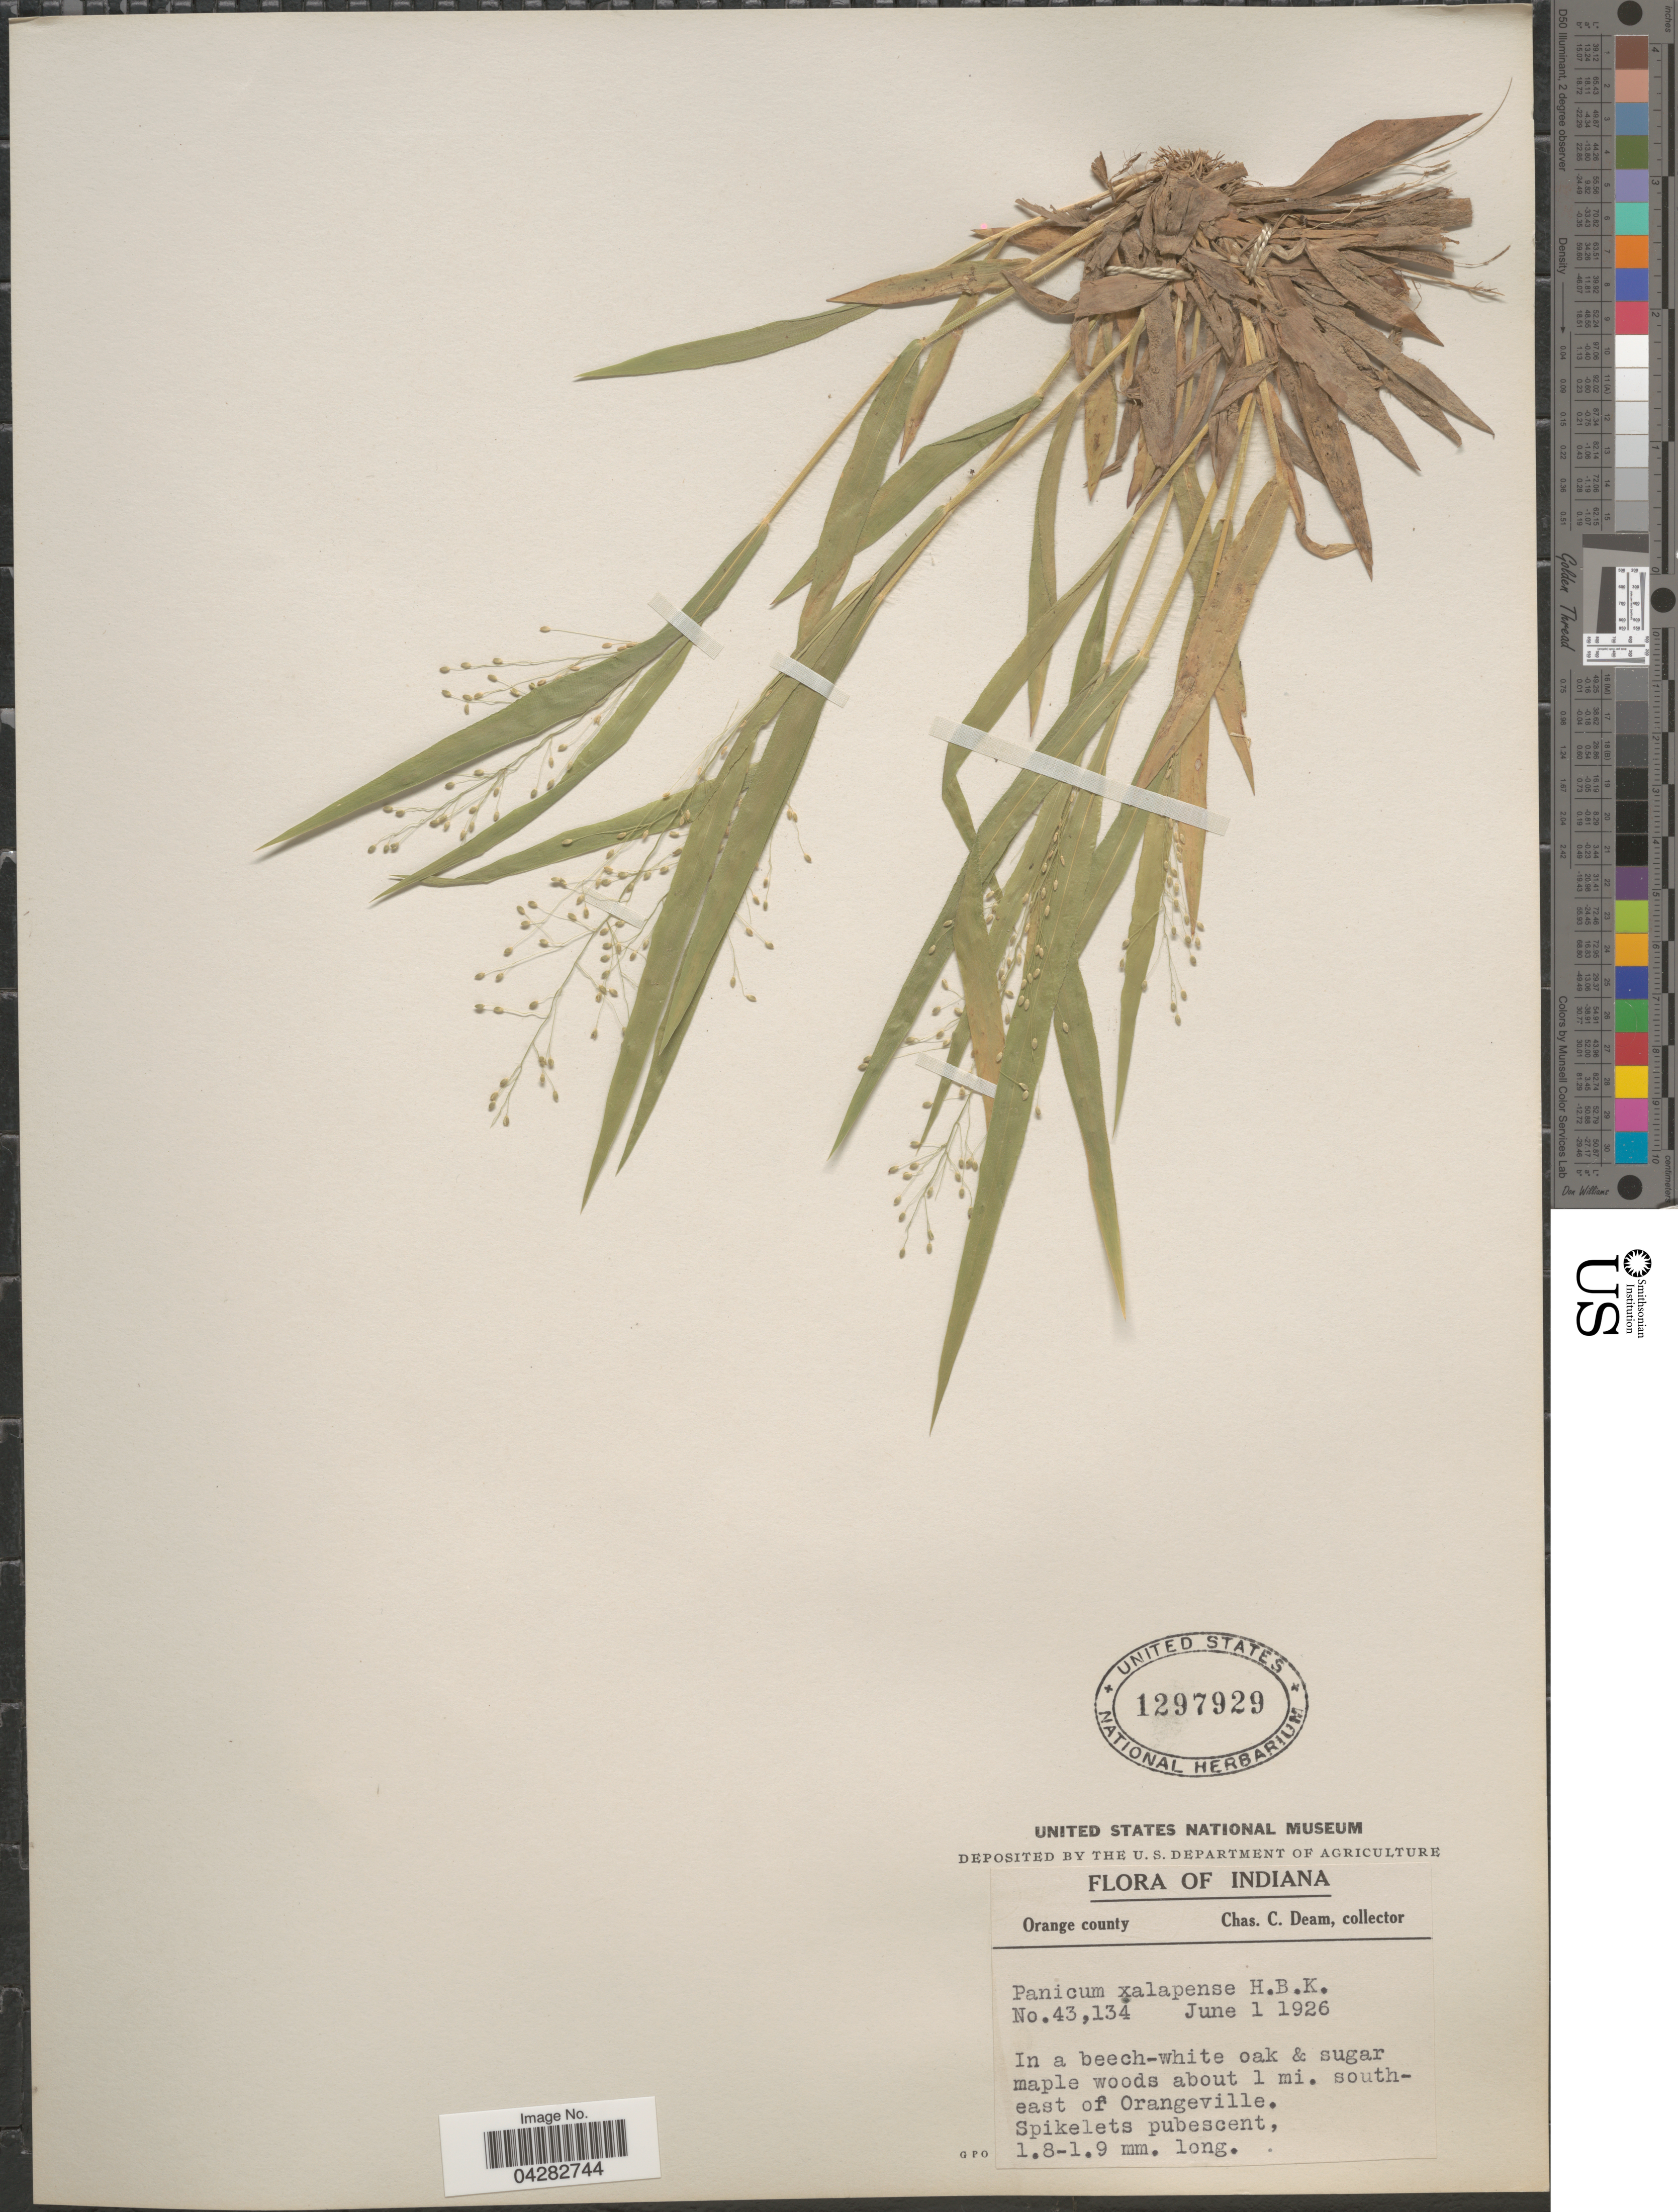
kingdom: Plantae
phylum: Tracheophyta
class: Liliopsida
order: Poales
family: Poaceae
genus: Dichanthelium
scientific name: Dichanthelium laxiflorum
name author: (Lam.) Gould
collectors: C. C. Deam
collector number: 43134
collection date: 1926-06-01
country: United States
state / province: Indiana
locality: Orange county. In a beech-white oak & sugar maple woods about 1 mi. southeast of Orangeville.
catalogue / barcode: US 1297929